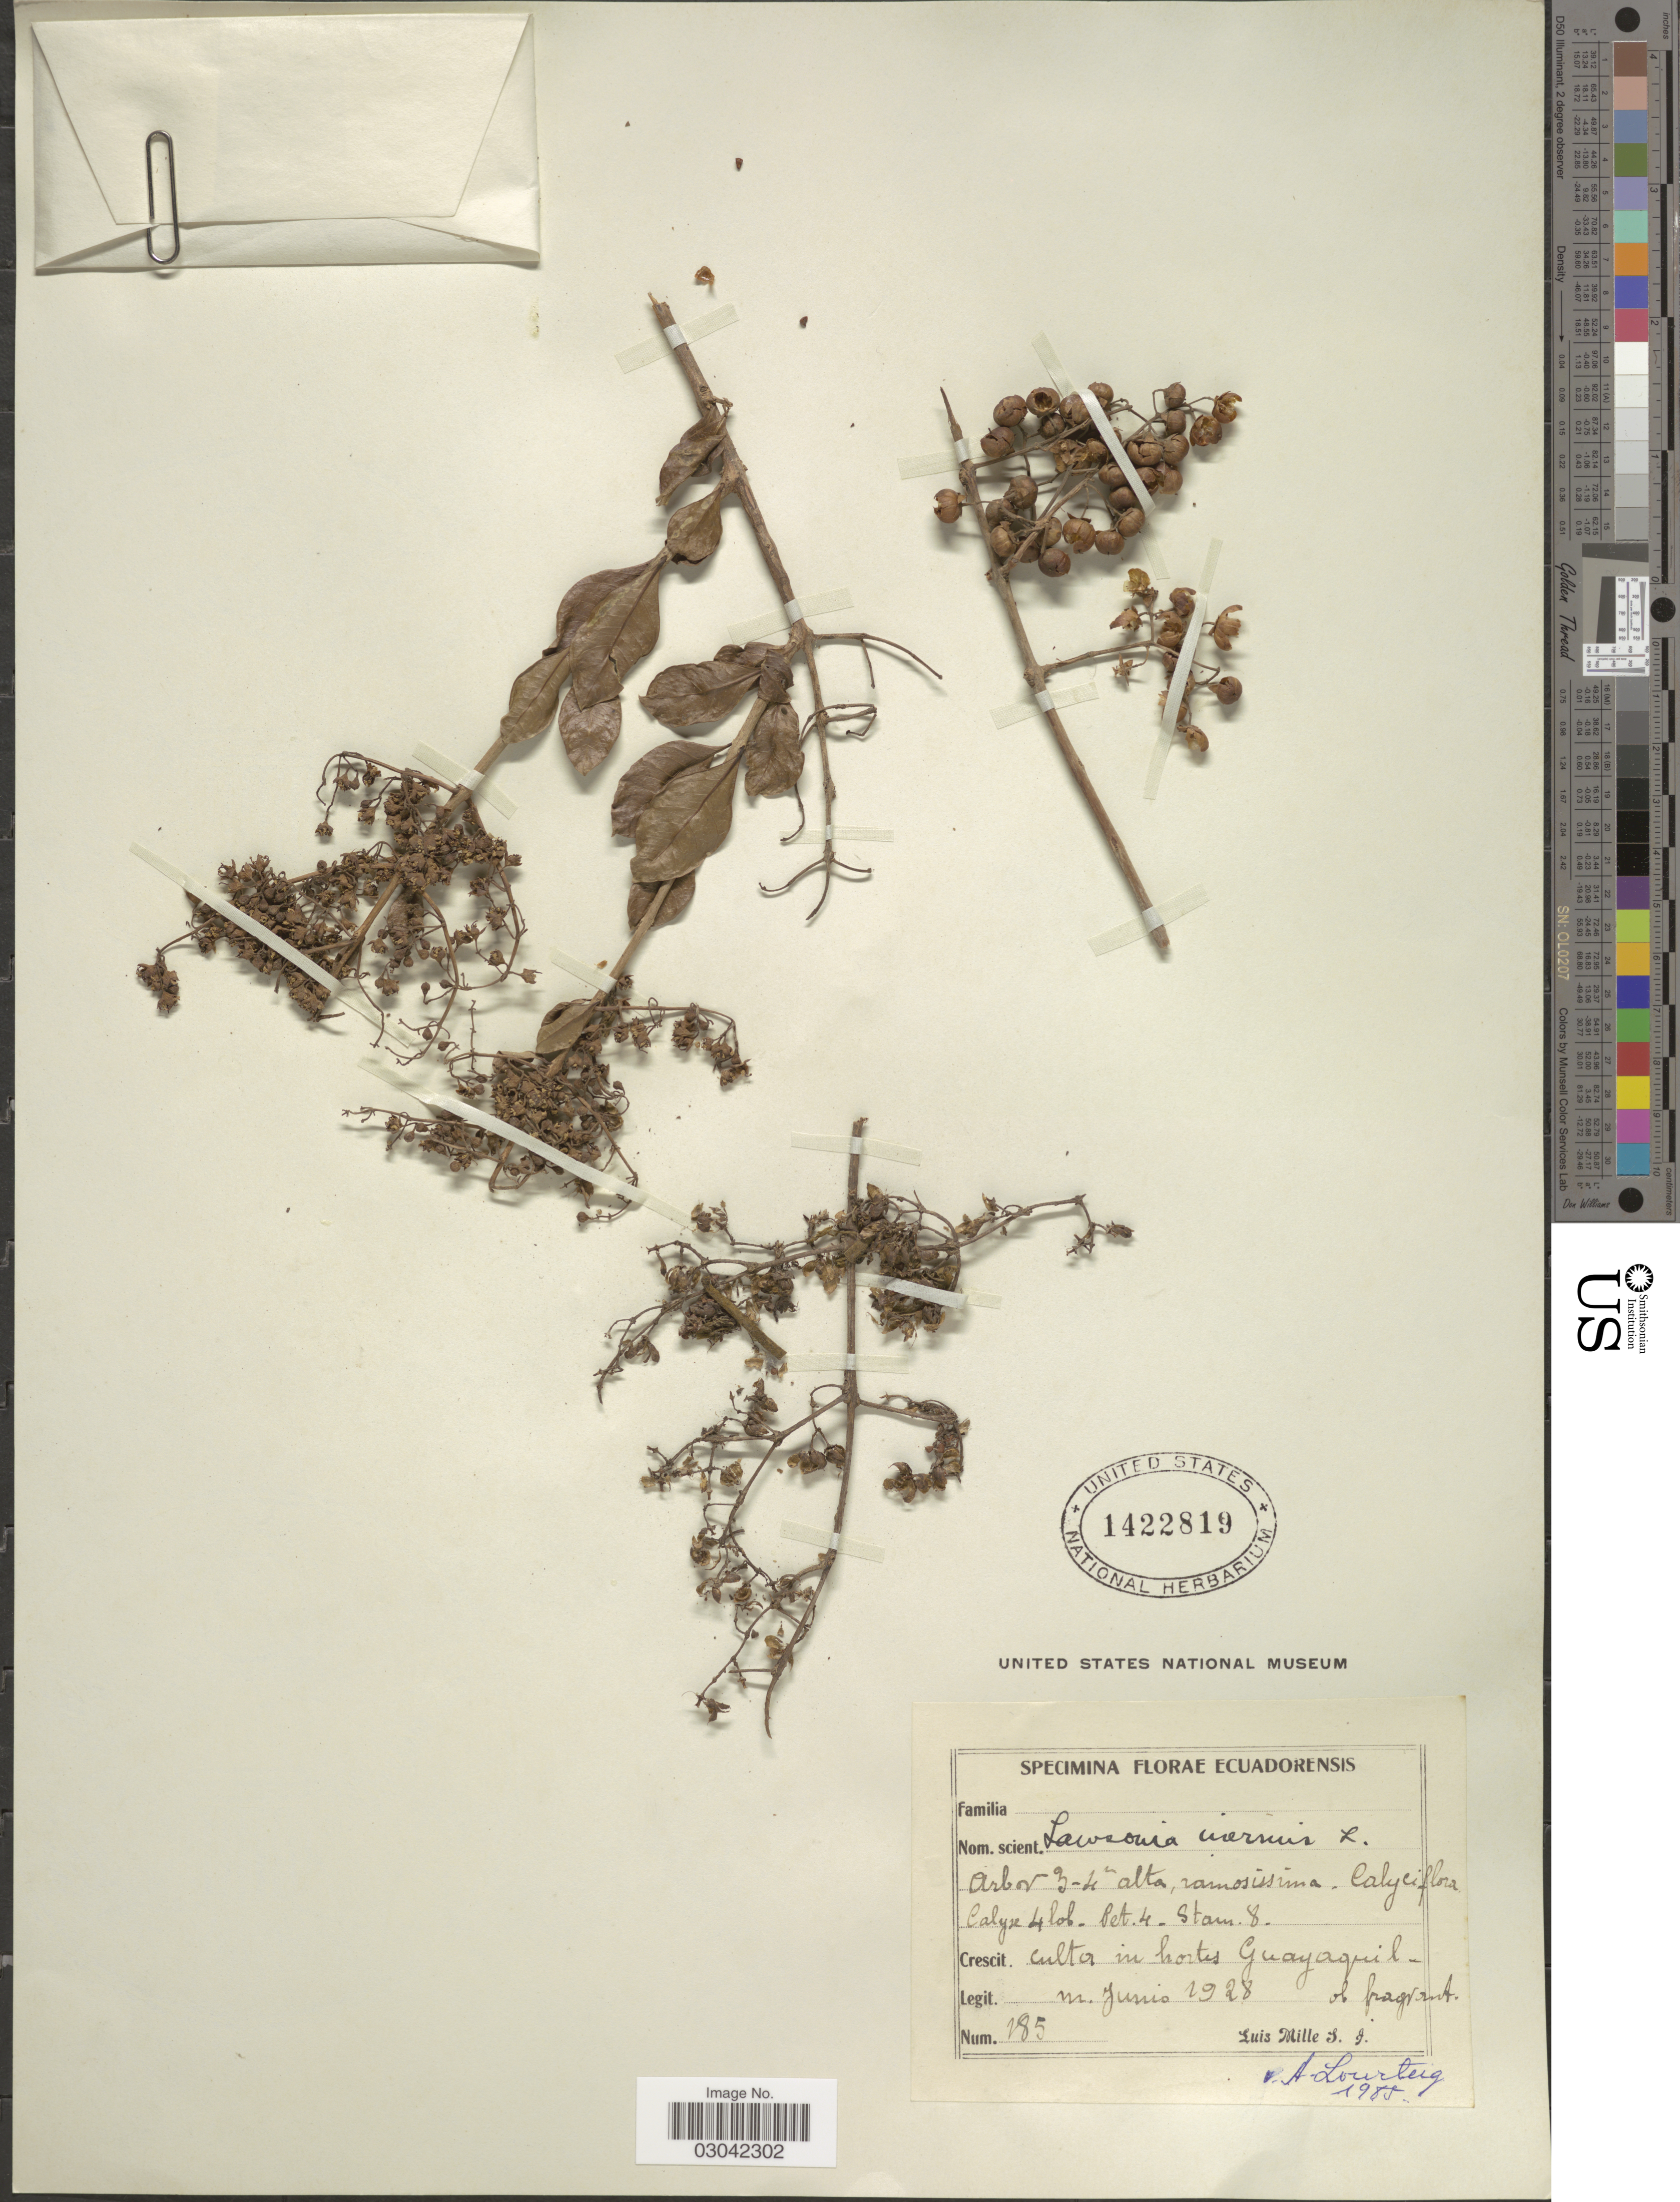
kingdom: Plantae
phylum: Tracheophyta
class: Magnoliopsida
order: Myrtales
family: Lythraceae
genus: Lawsonia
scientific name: Lawsonia inermis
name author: L.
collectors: L. Mille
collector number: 185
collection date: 1928-06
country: Ecuador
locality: Hortes Guayaquil.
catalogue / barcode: US 1422819